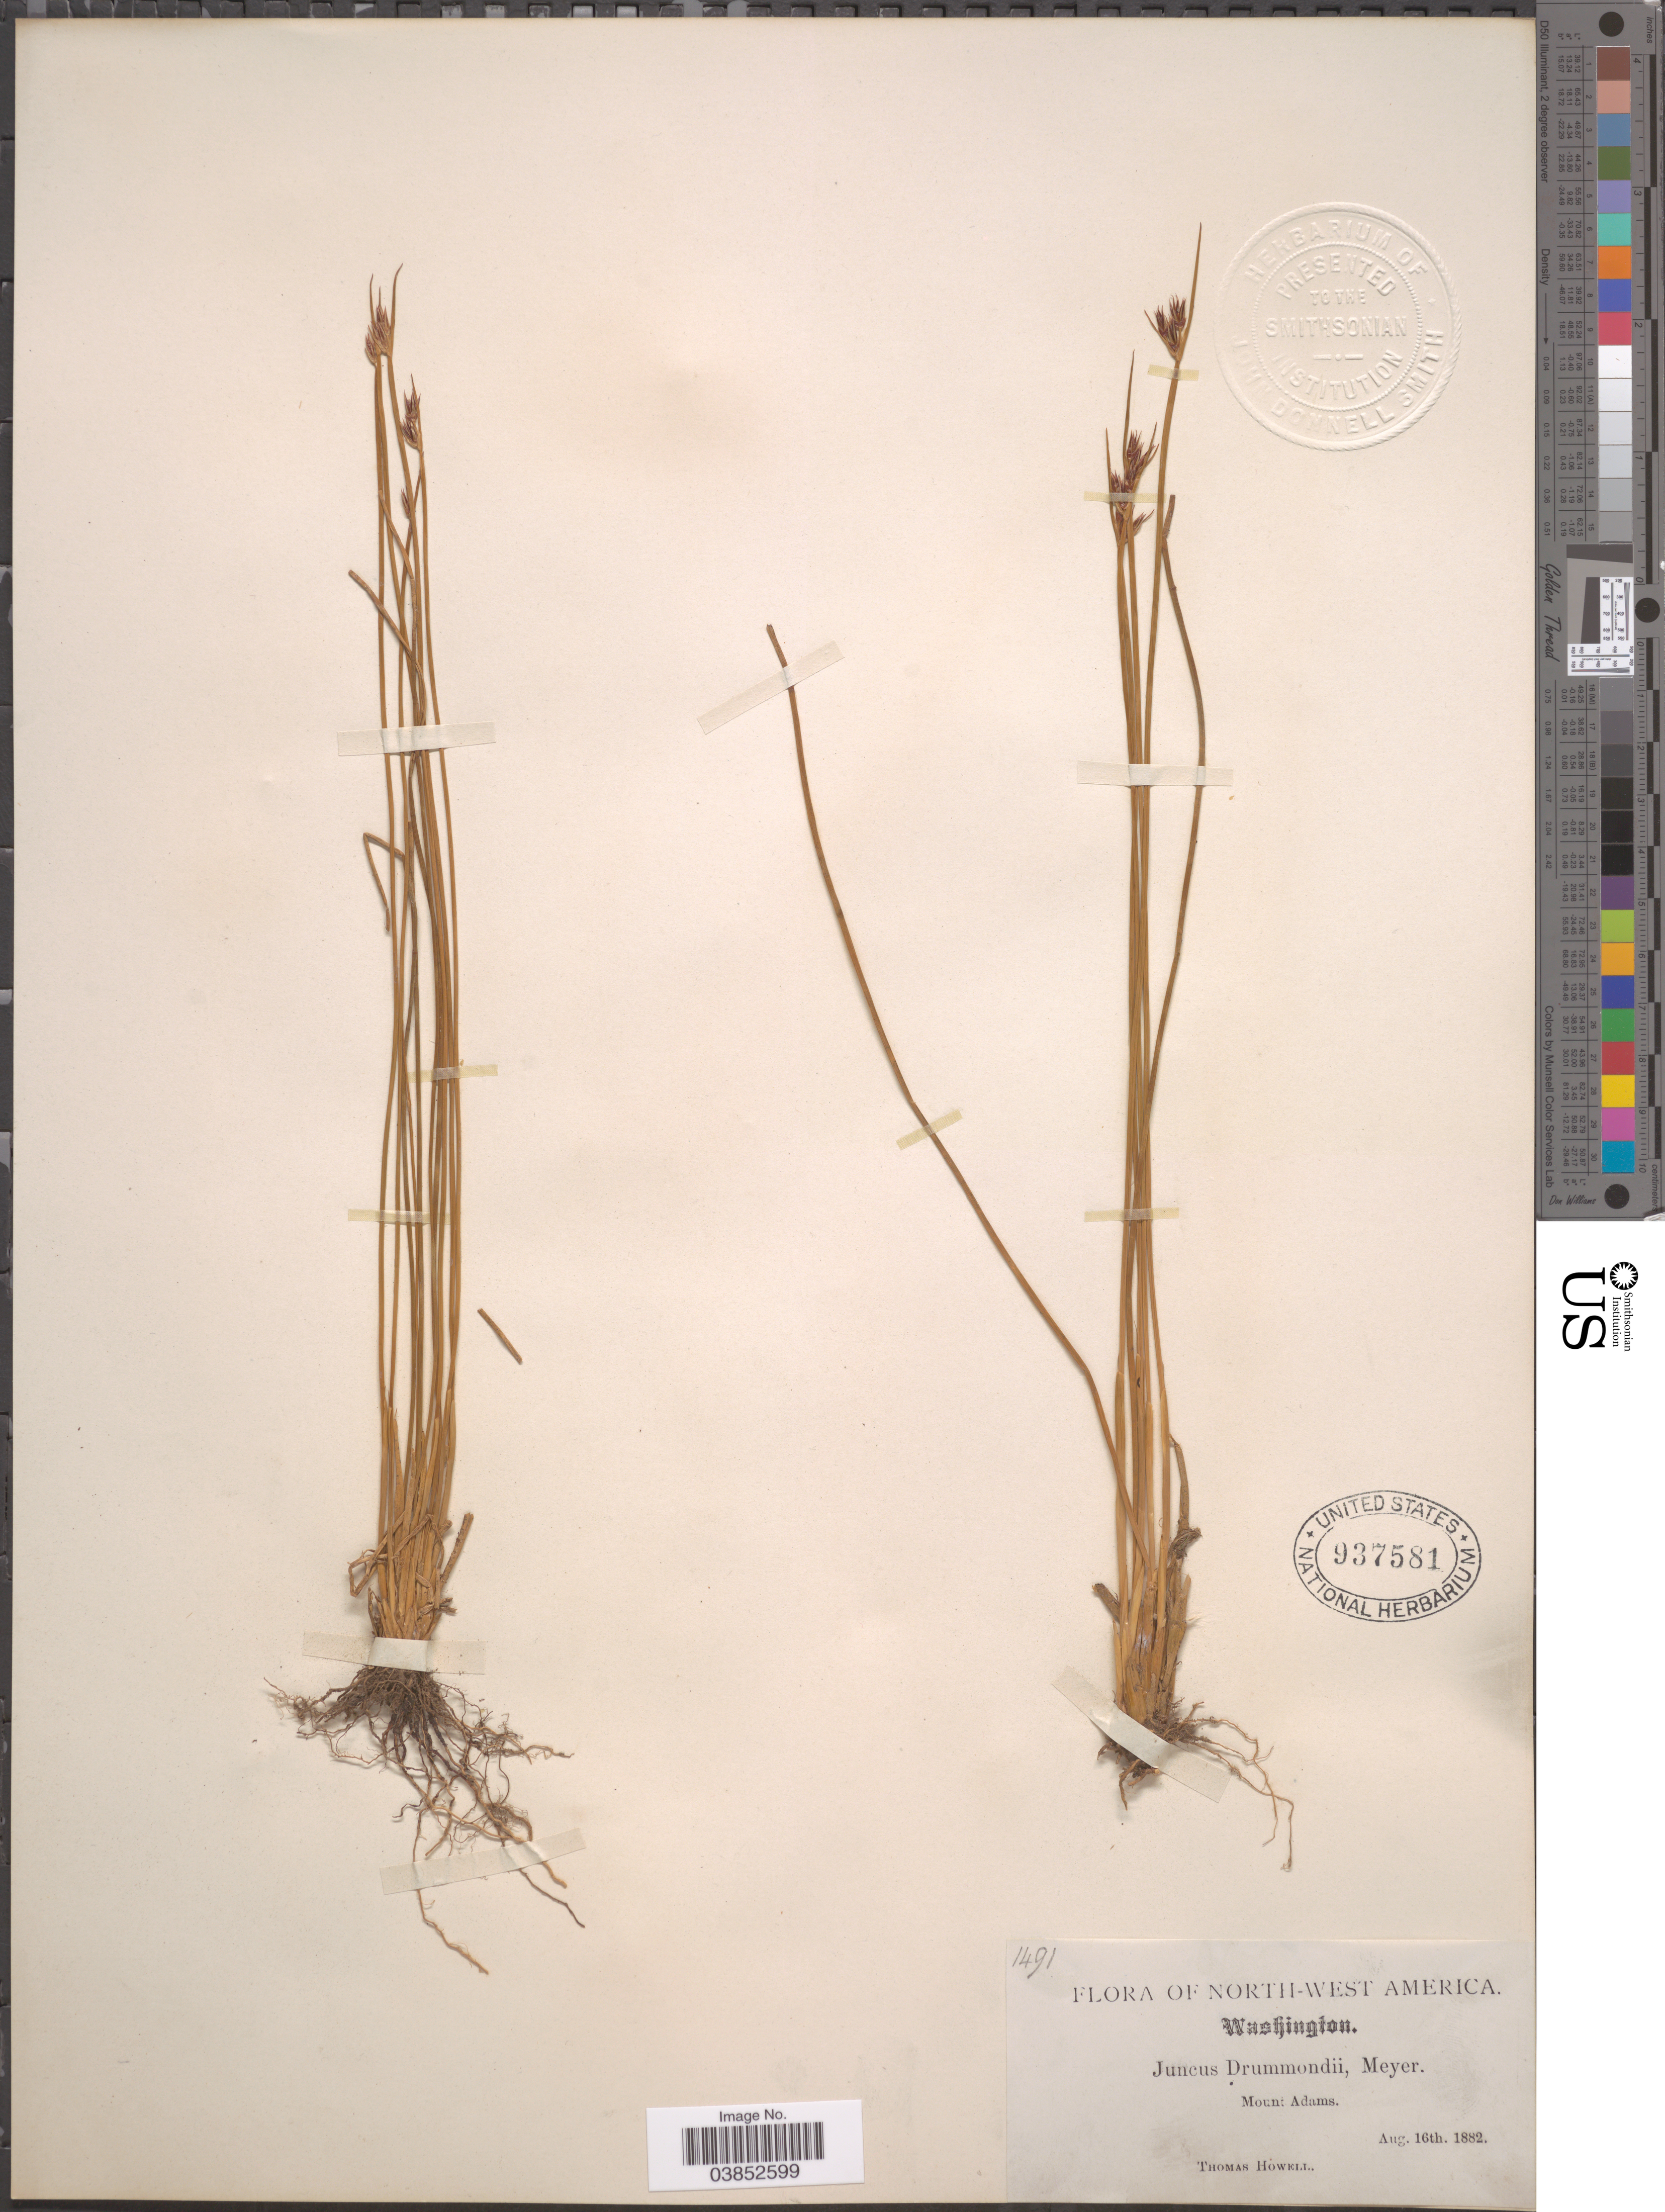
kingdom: Plantae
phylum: Tracheophyta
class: Liliopsida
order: Poales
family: Juncaceae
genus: Juncus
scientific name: Juncus drummondii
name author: E. Mey.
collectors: T. Howell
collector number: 1491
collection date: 1882-08-16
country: United States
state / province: Washington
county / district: Yakima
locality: North-West America. Mount Adams.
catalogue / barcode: US 937581